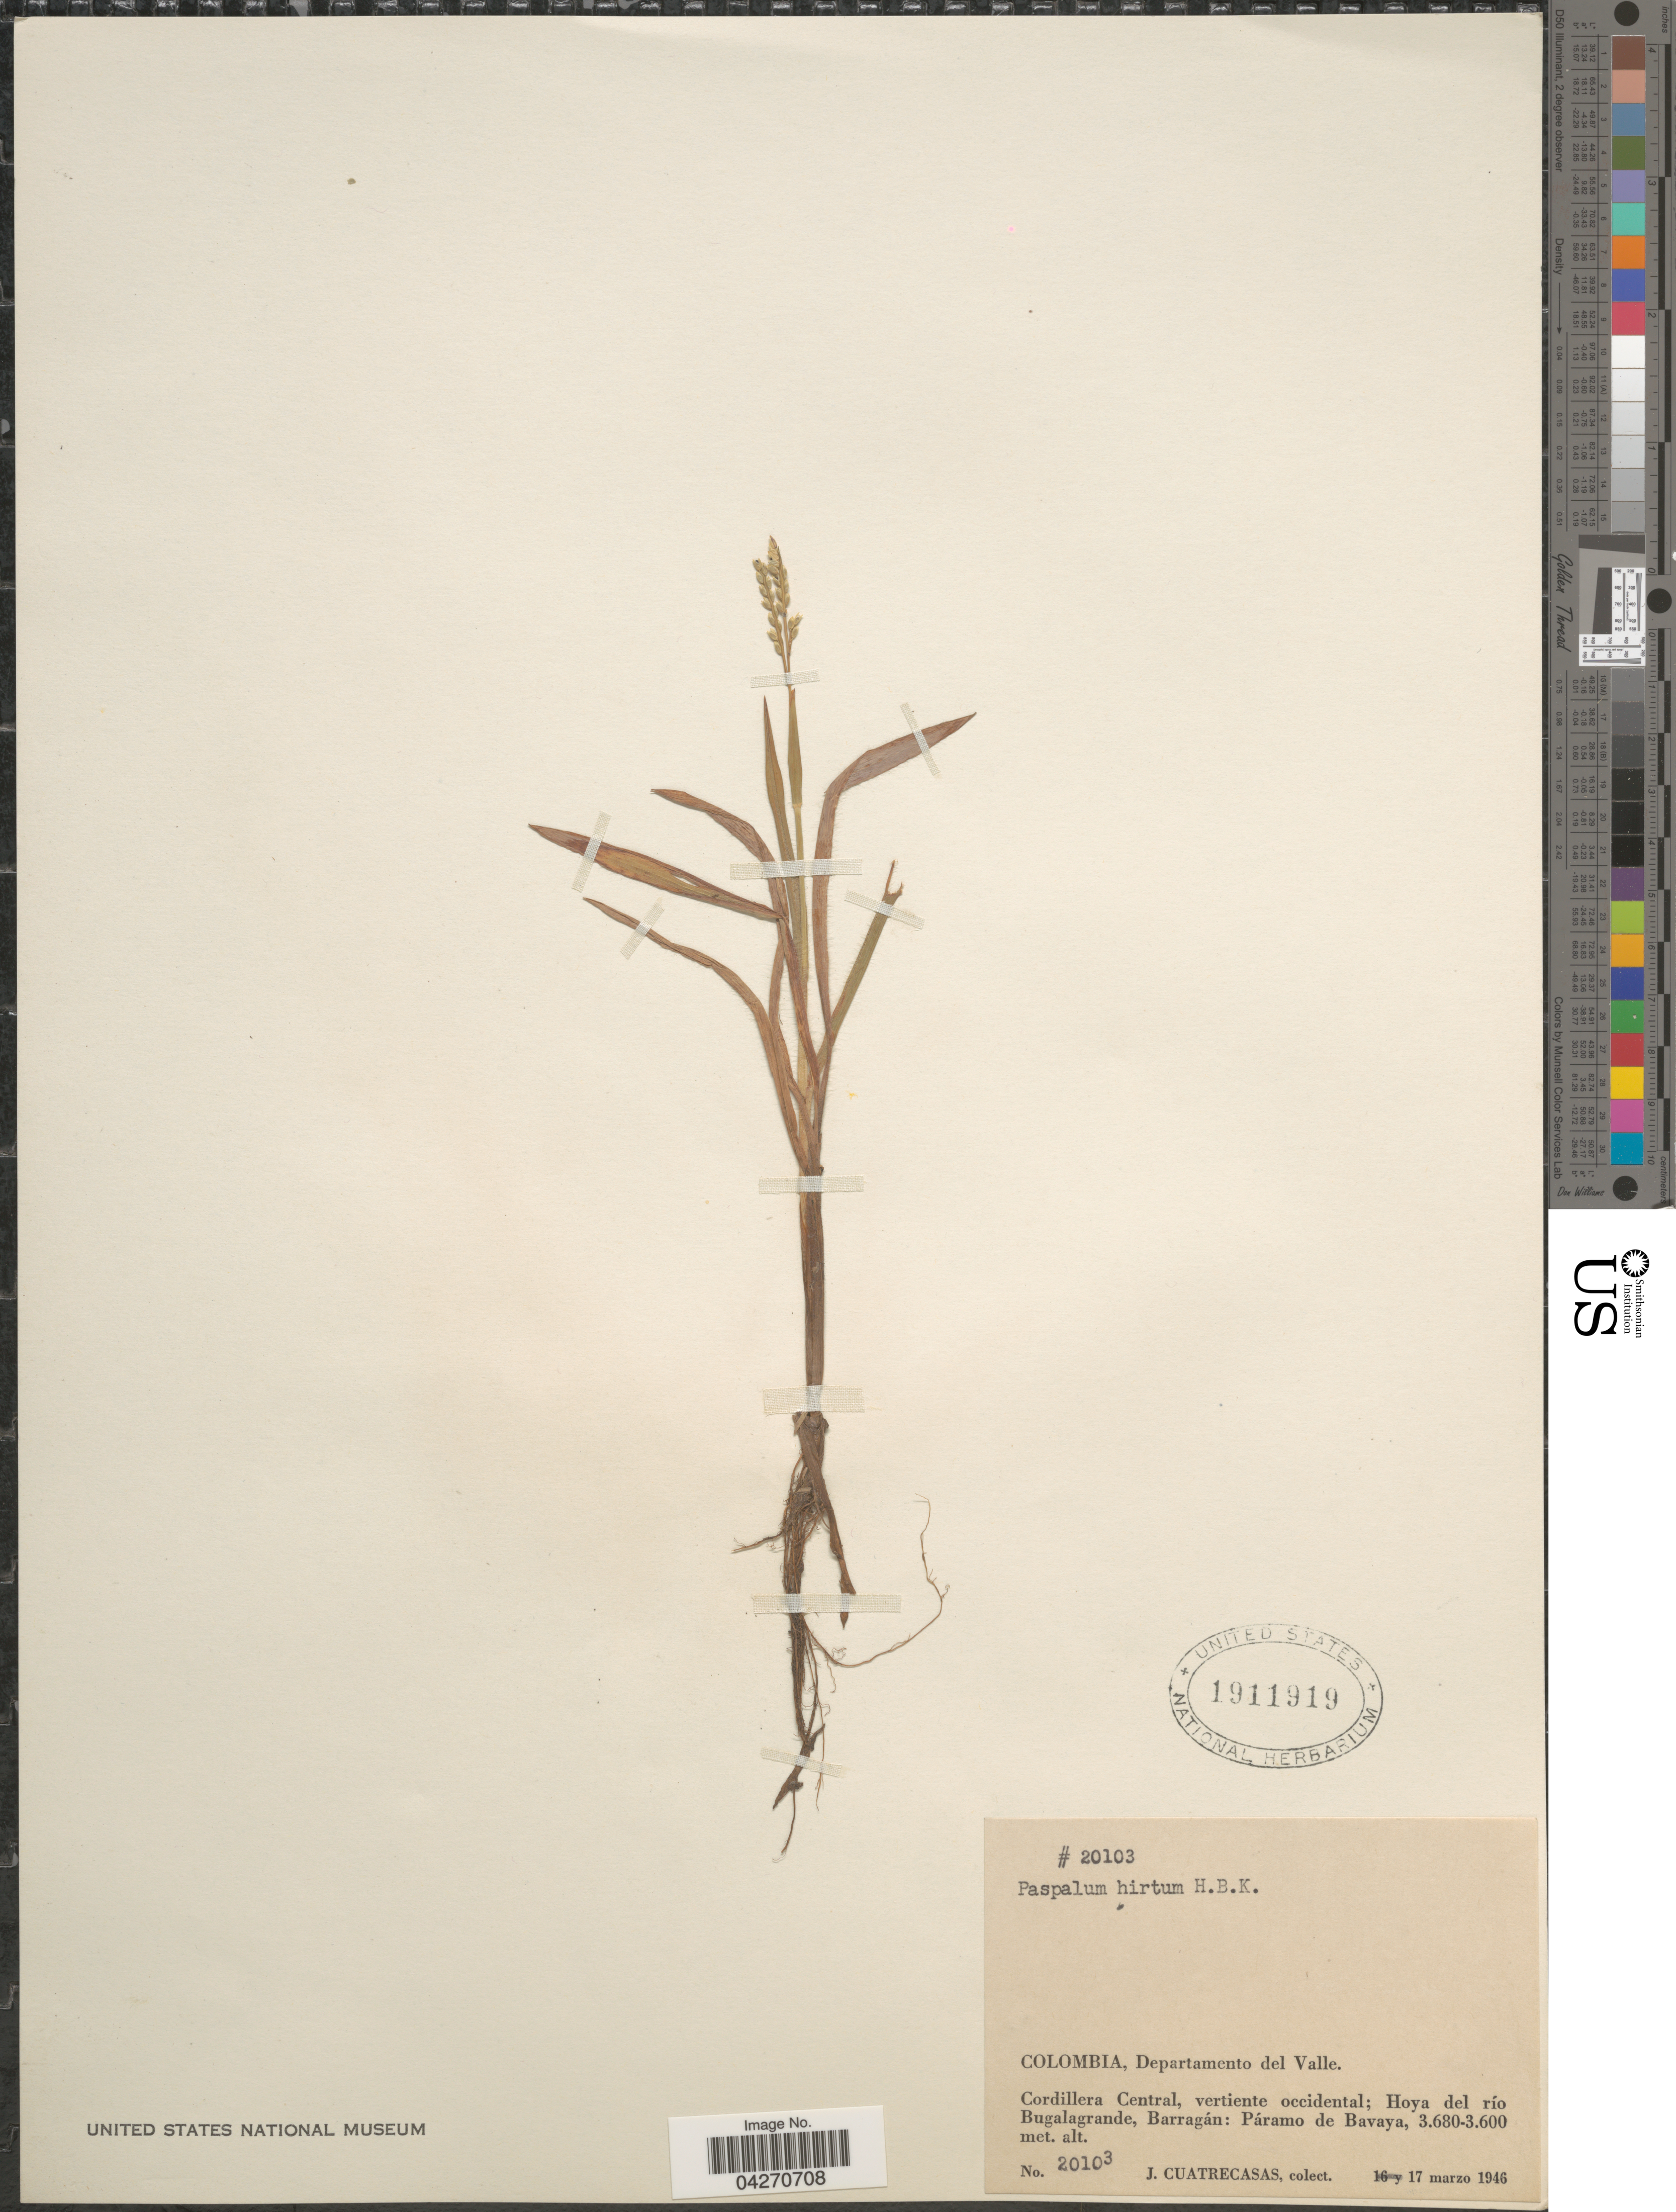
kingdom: Plantae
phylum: Tracheophyta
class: Liliopsida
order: Poales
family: Poaceae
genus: Paspalum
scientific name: Paspalum hirtum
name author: Kunth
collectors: J. Cuatrecasas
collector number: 20103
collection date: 1946-03-17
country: Colombia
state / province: Valle del Cauca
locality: Departamento del Valle. Cordillera Central, vertiente occidental; Hoya del río Bugalagrande, Barragán: Páramo de Bavaya.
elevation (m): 3600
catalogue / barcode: US 1911919